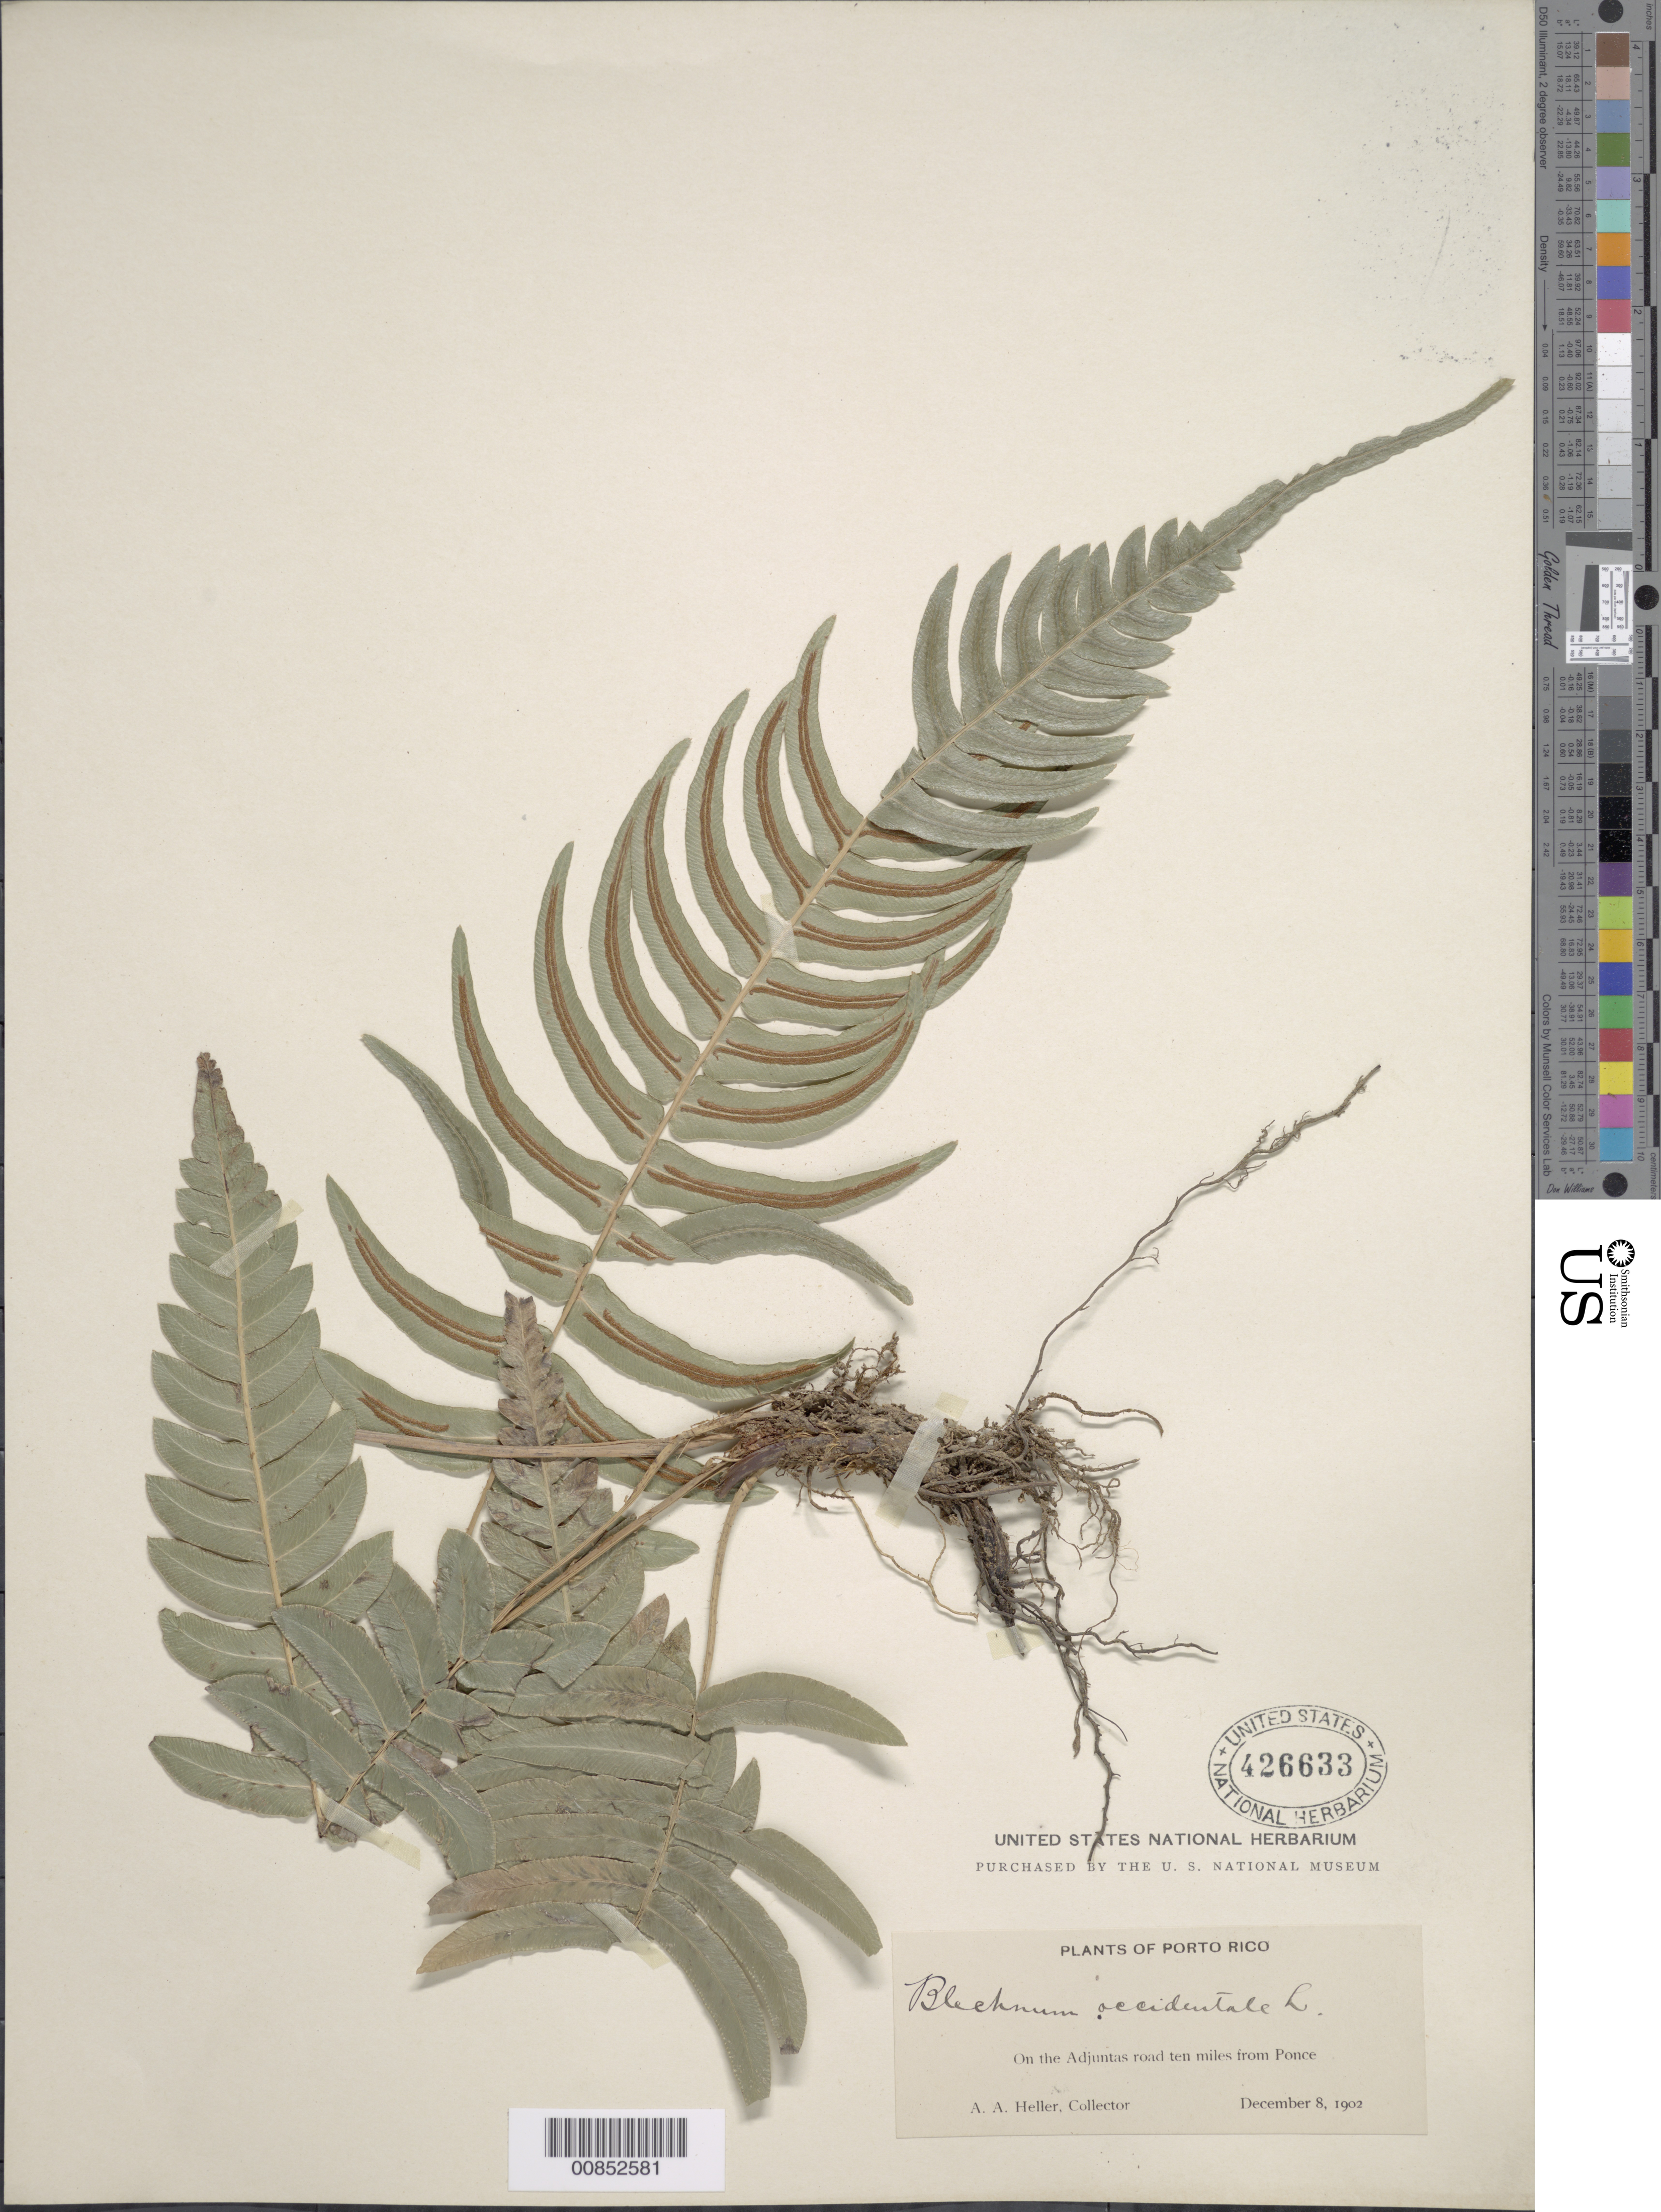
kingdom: Plantae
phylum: Tracheophyta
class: Polypodiopsida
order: Polypodiales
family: Blechnaceae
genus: Blechnum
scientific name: Blechnum occidentale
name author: L.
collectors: A. A. Heller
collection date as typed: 08 Dec 1902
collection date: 1902-12-08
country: Puerto Rico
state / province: Adjuntas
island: Puerto Rico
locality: Adjuntas road, 10 miles from Ponce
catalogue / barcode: US 426633